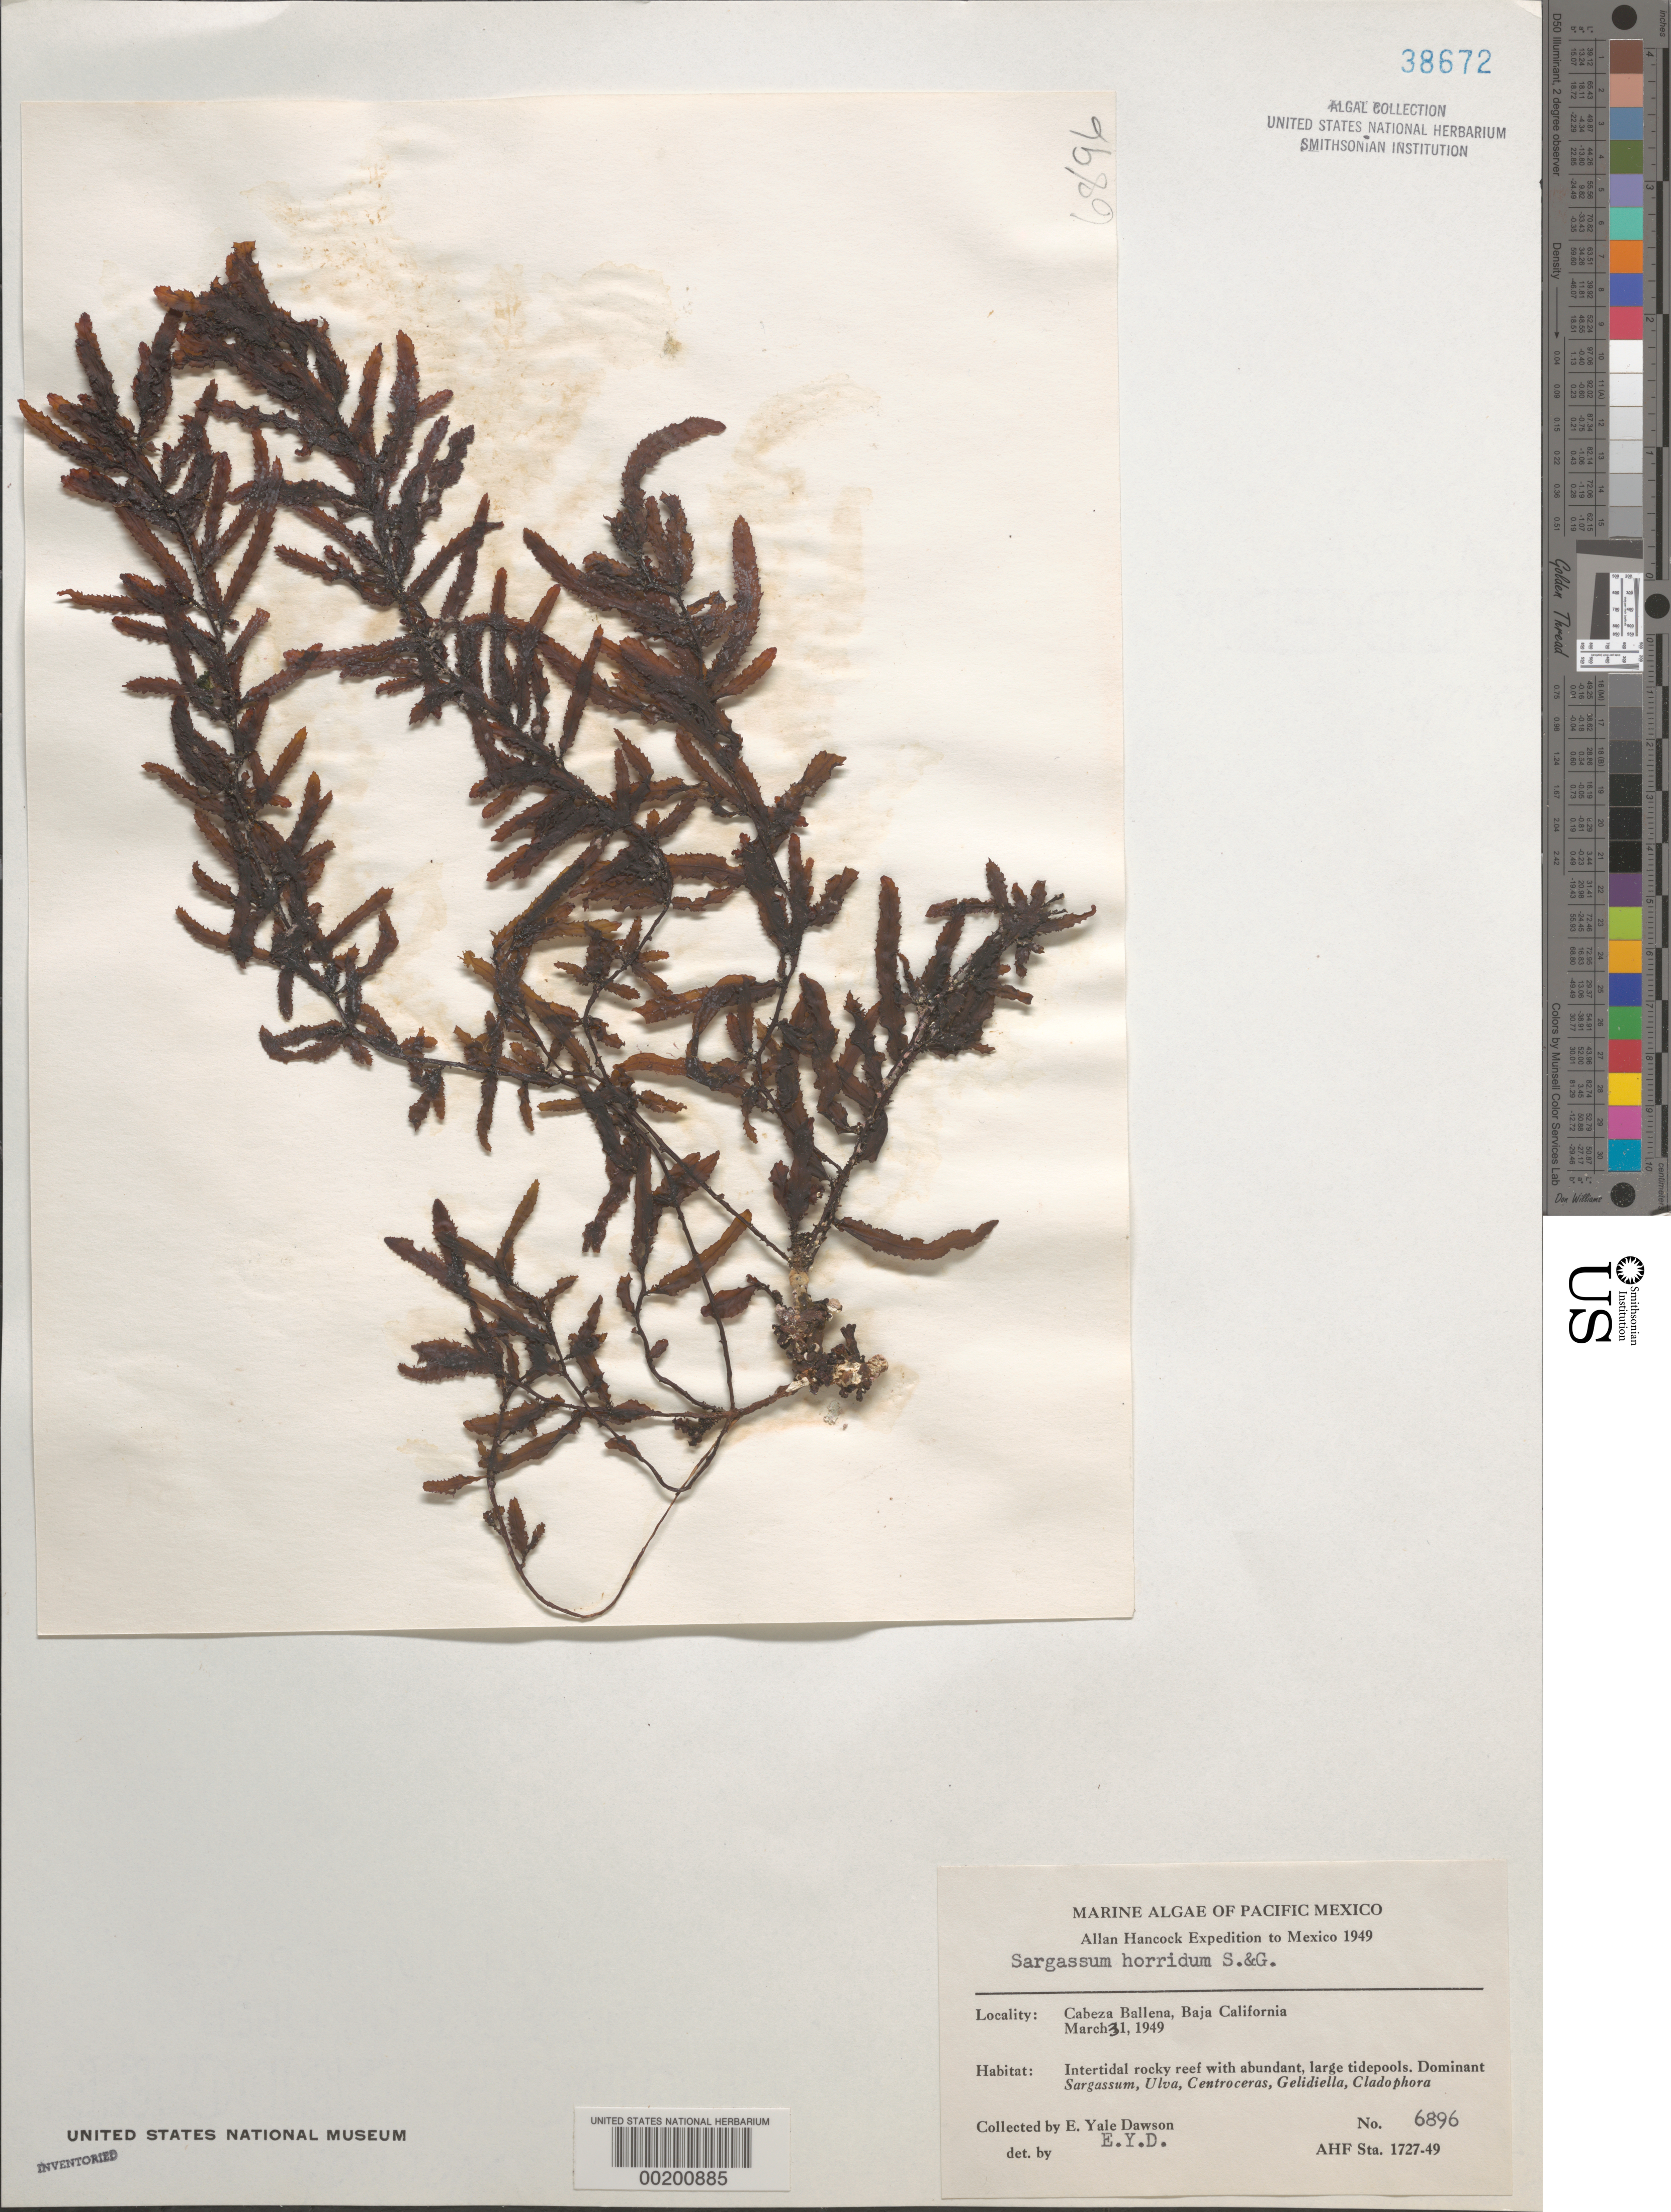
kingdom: Chromista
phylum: Ochrophyta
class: Phaeophyceae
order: Fucales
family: Sargassaceae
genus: Sargassum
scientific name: Sargassum horridum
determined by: Dawson, E. Y.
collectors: E. Y. Dawson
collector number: EYD 6896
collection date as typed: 31 Mar 1949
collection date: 1949-03-31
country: Mexico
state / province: Baja California Sur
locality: Cabeza Ballena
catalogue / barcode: US 38672